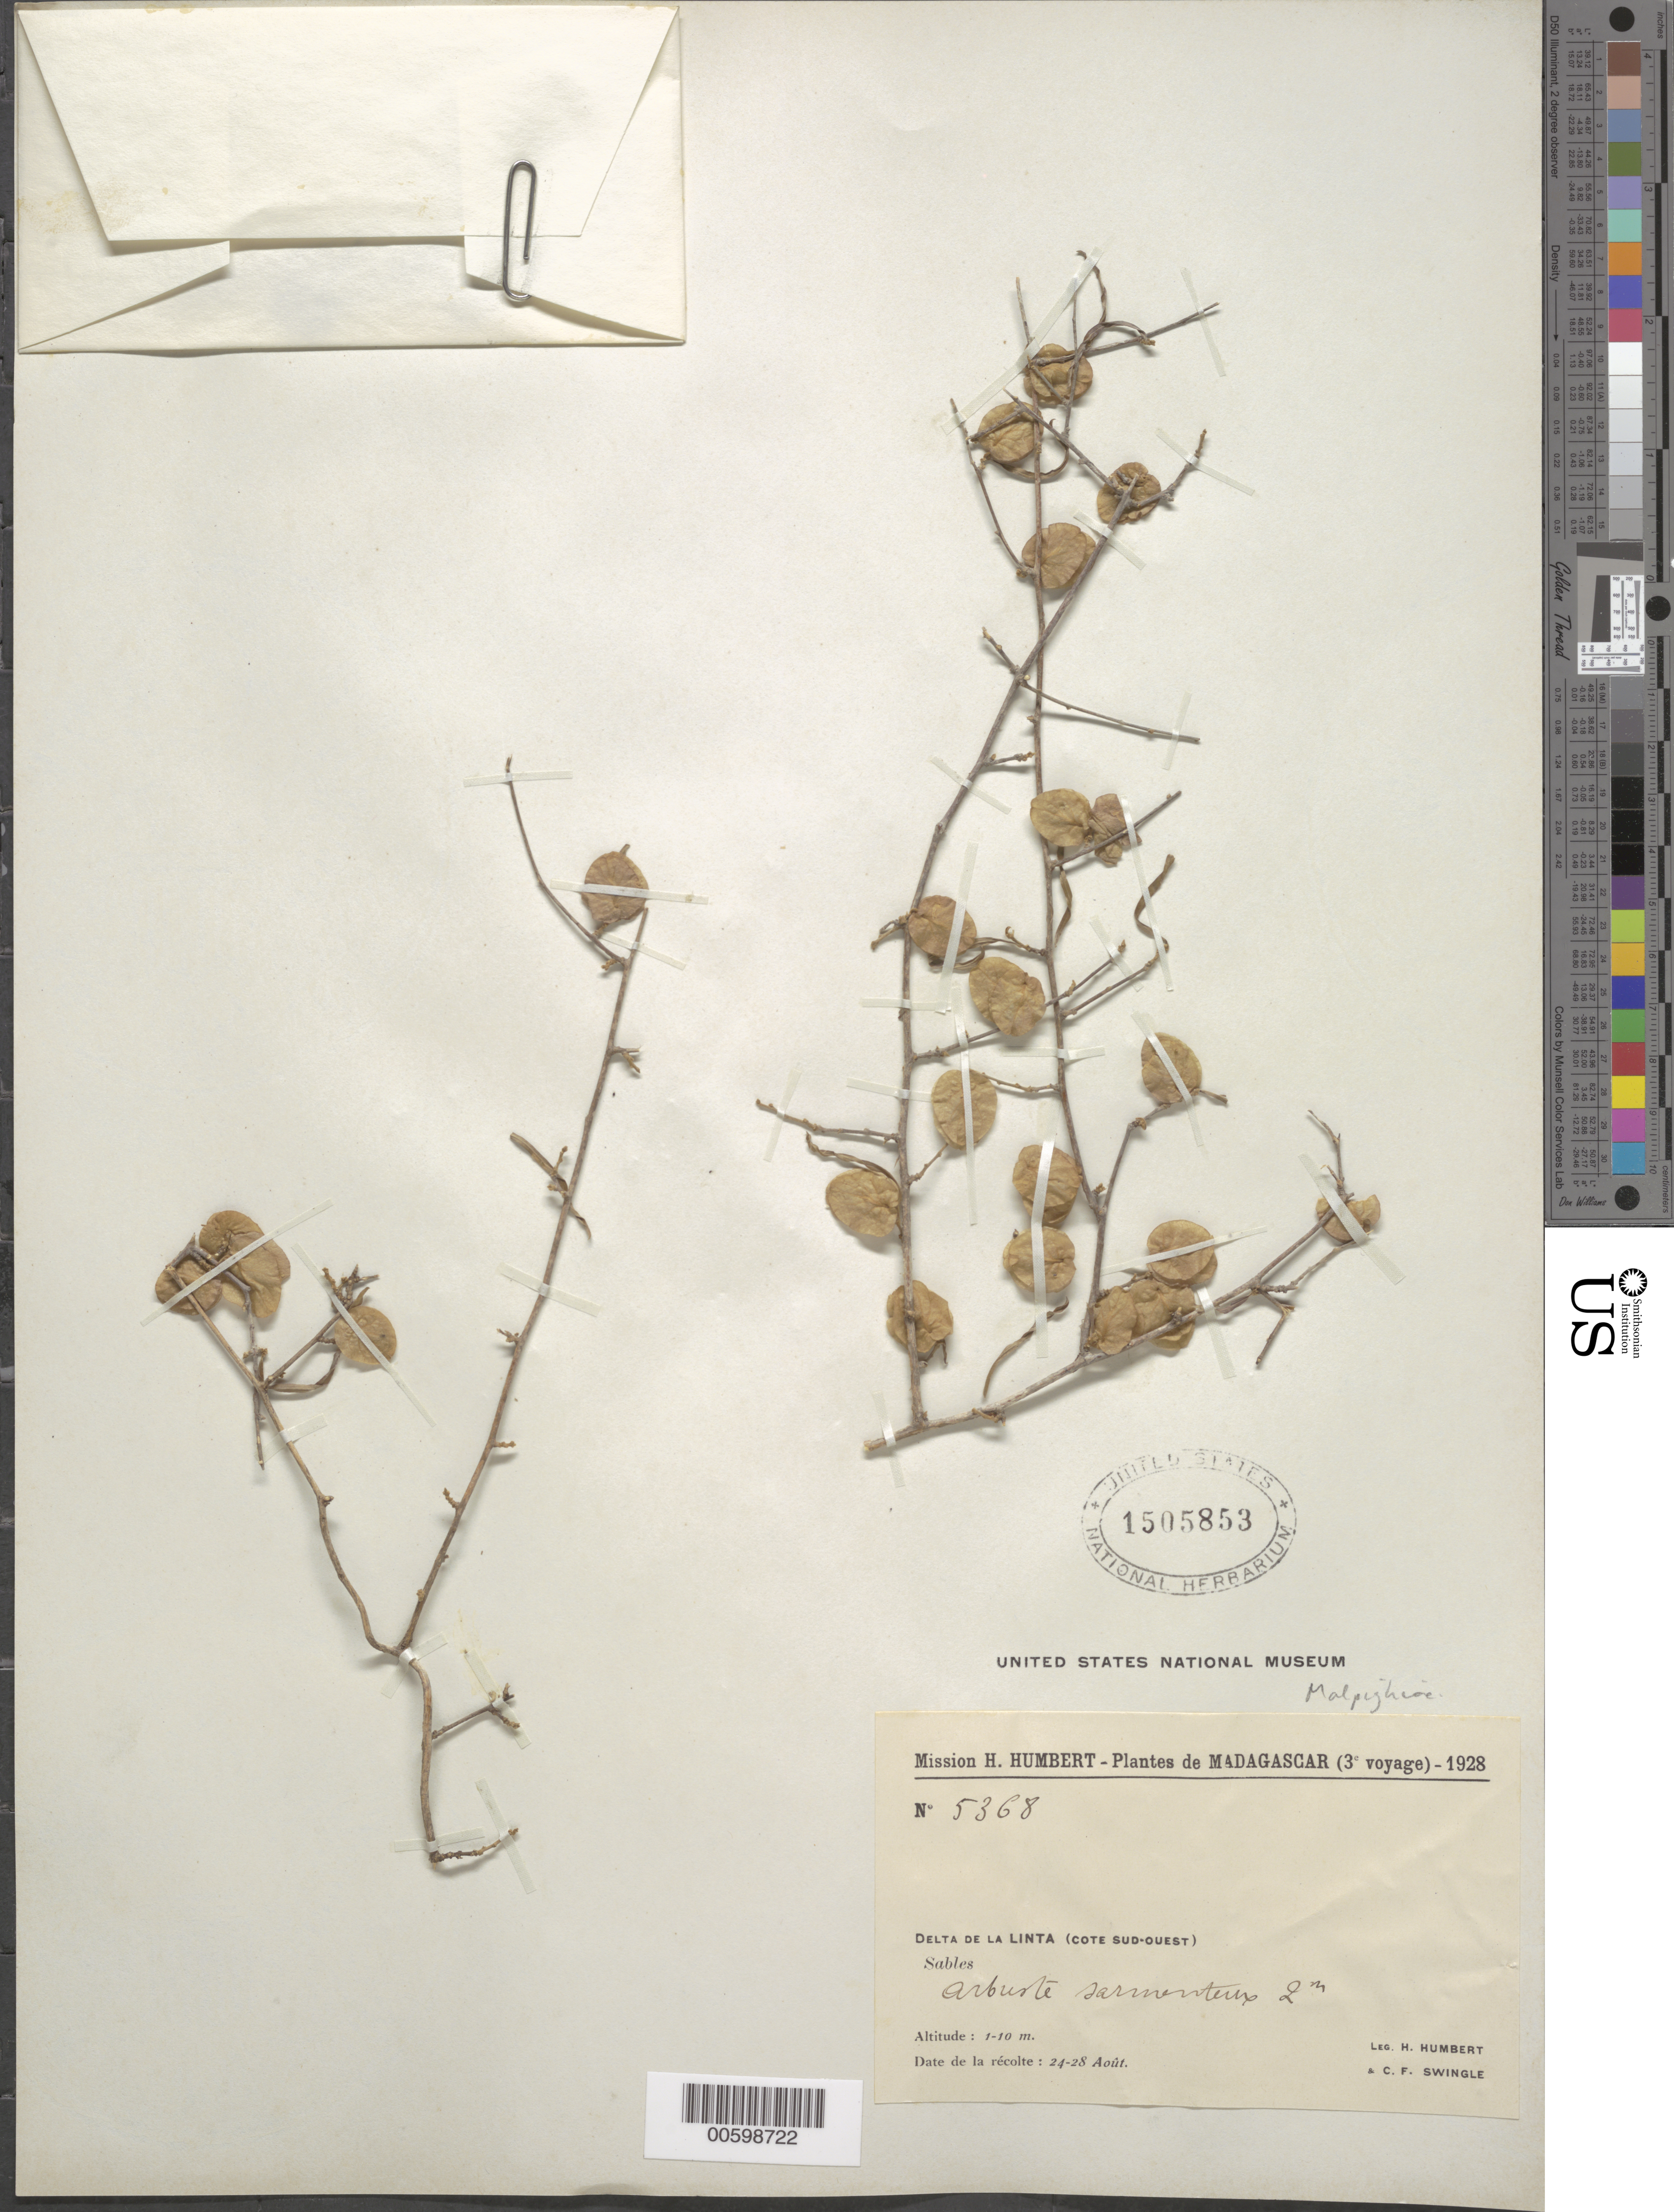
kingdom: Plantae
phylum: Tracheophyta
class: Magnoliopsida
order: Malpighiales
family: Malpighiaceae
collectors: H. Humbert & C. Swingle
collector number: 5368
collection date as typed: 24 Aug 1928 to 28 Aug 1928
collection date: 1928-08-24/1928-08-28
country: Madagascar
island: Madagascar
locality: Delta de la Linta, Cote Sud-Quest, stable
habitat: uptp 2m tall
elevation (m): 1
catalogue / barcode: US 1505853